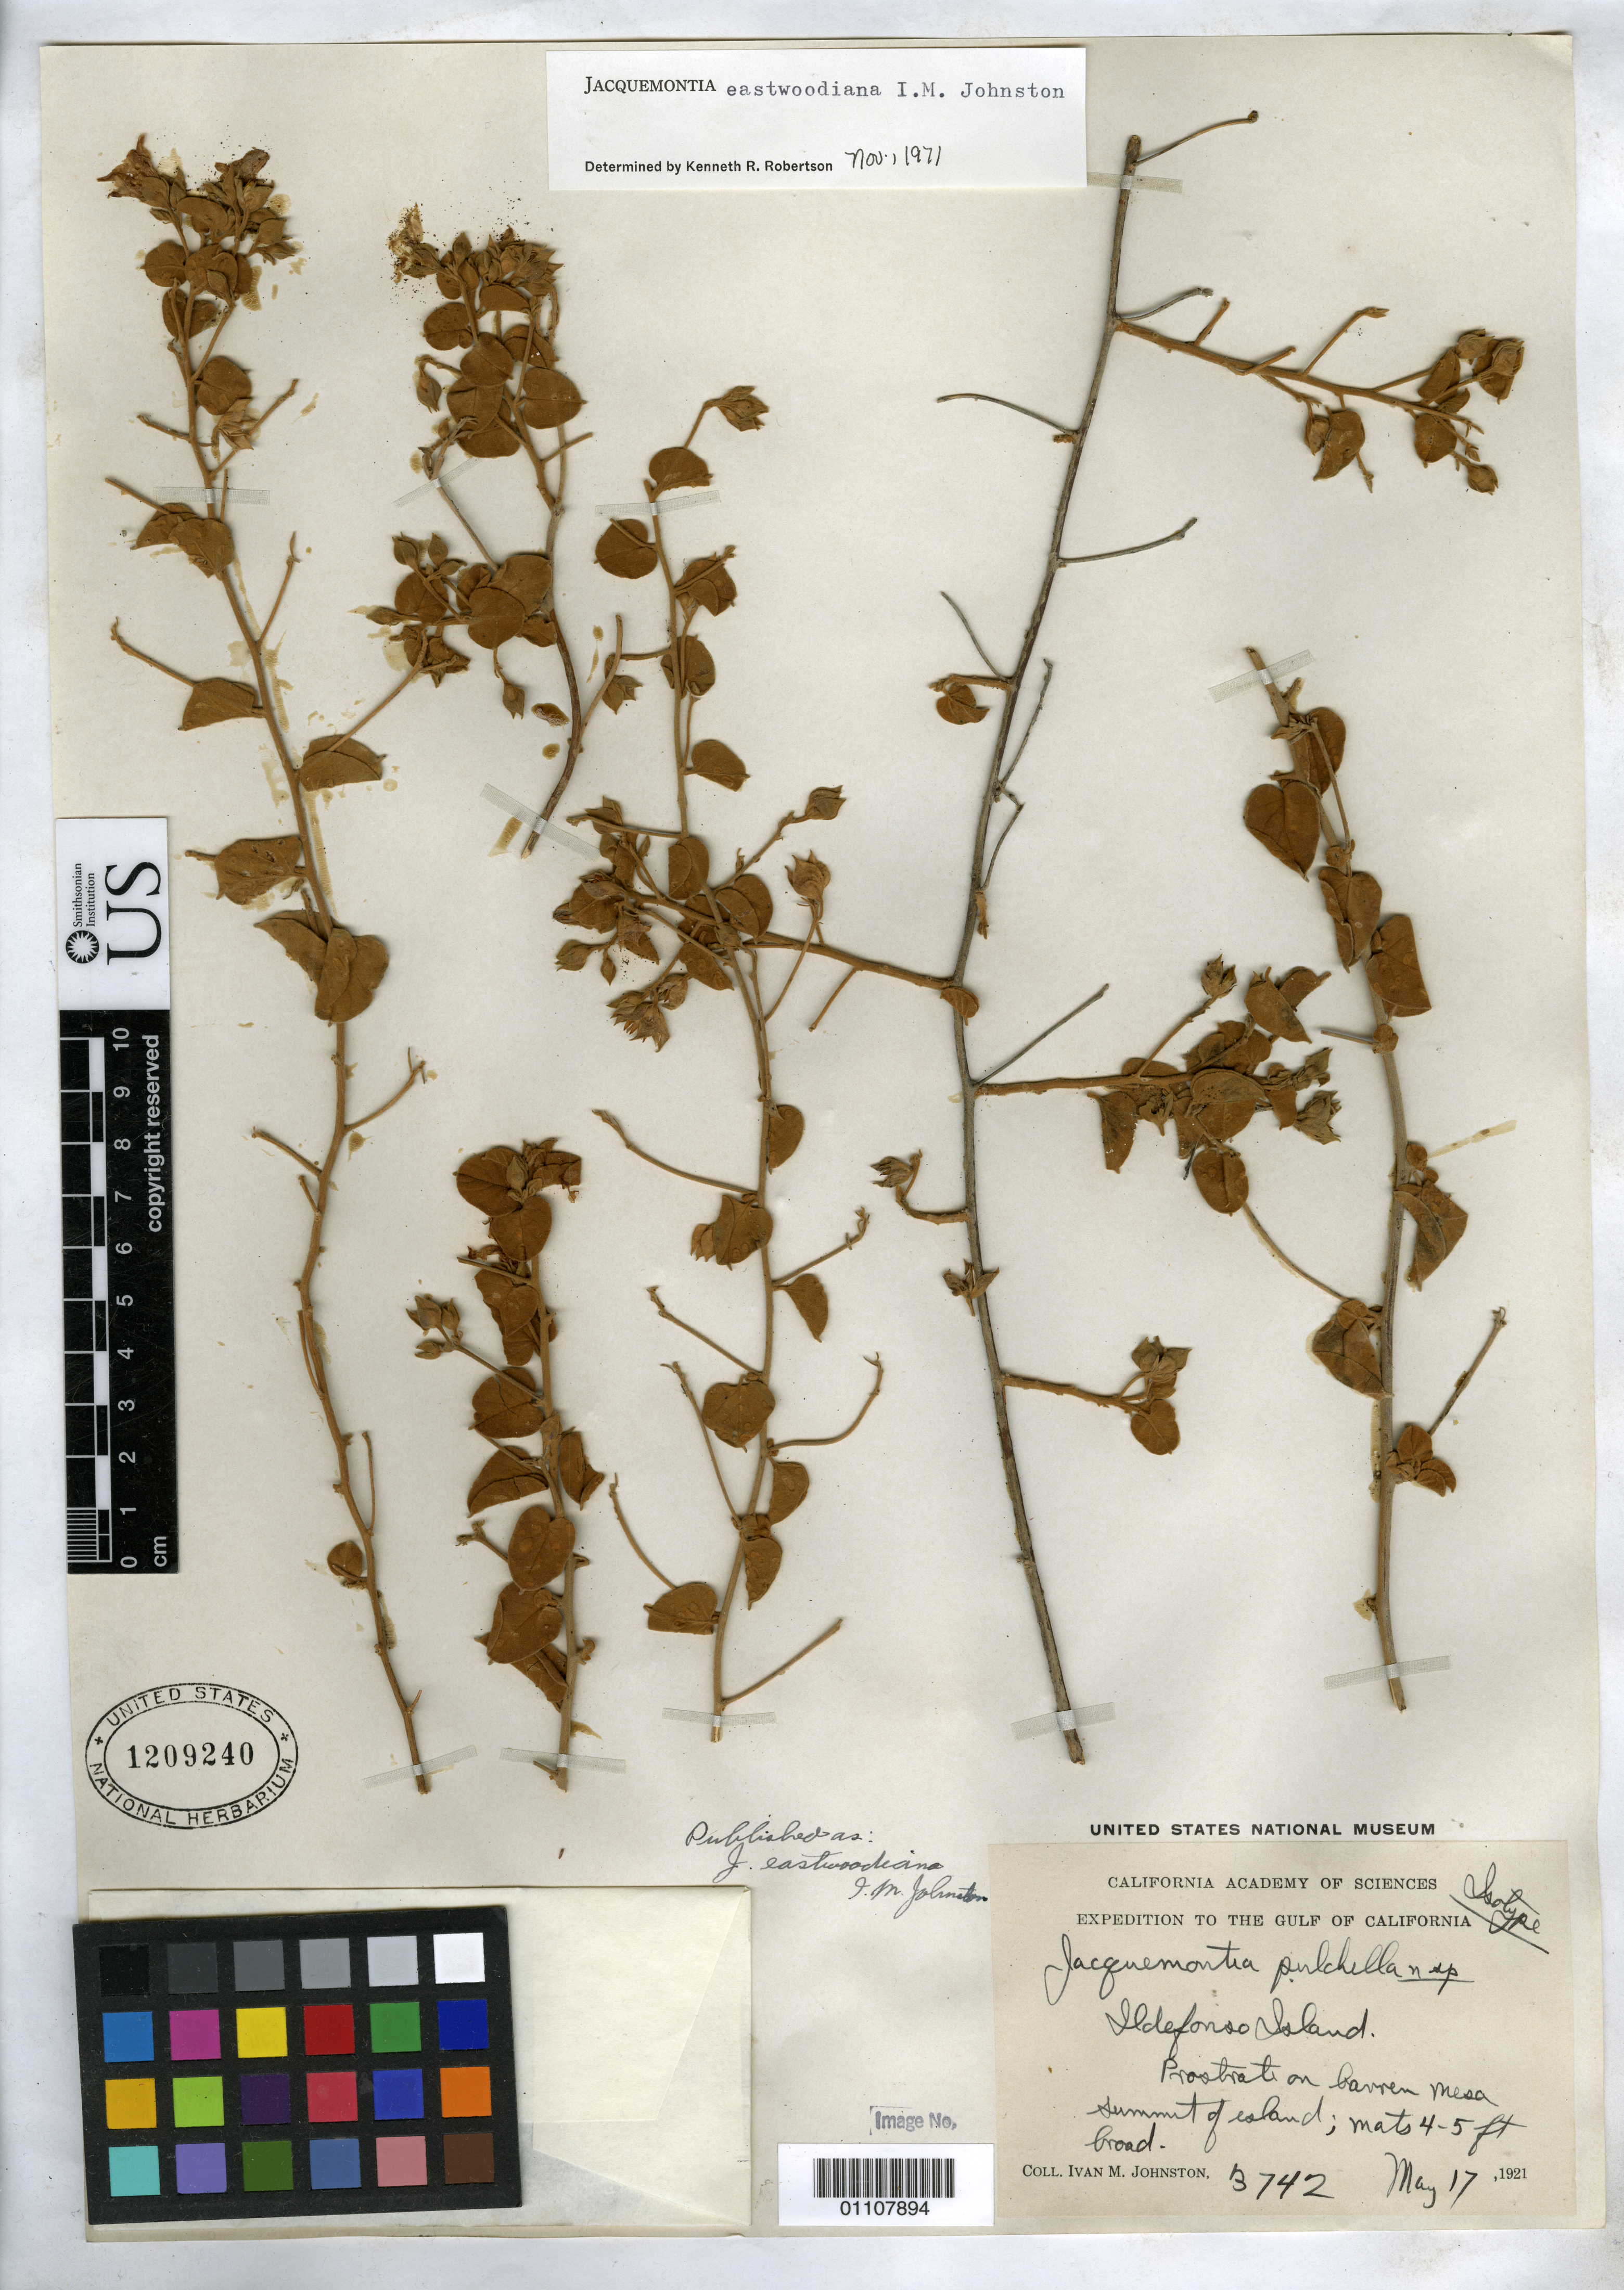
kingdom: Plantae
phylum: Tracheophyta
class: Magnoliopsida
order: Solanales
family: Convolvulaceae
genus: Jacquemontia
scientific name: Jacquemontia eastwoodiana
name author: I.M. Johnst.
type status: Isotype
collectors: I.M. Johnston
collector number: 3742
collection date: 1921-05-17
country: Mexico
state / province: Baja California Norte / Baja California Sur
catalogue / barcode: US 1209240